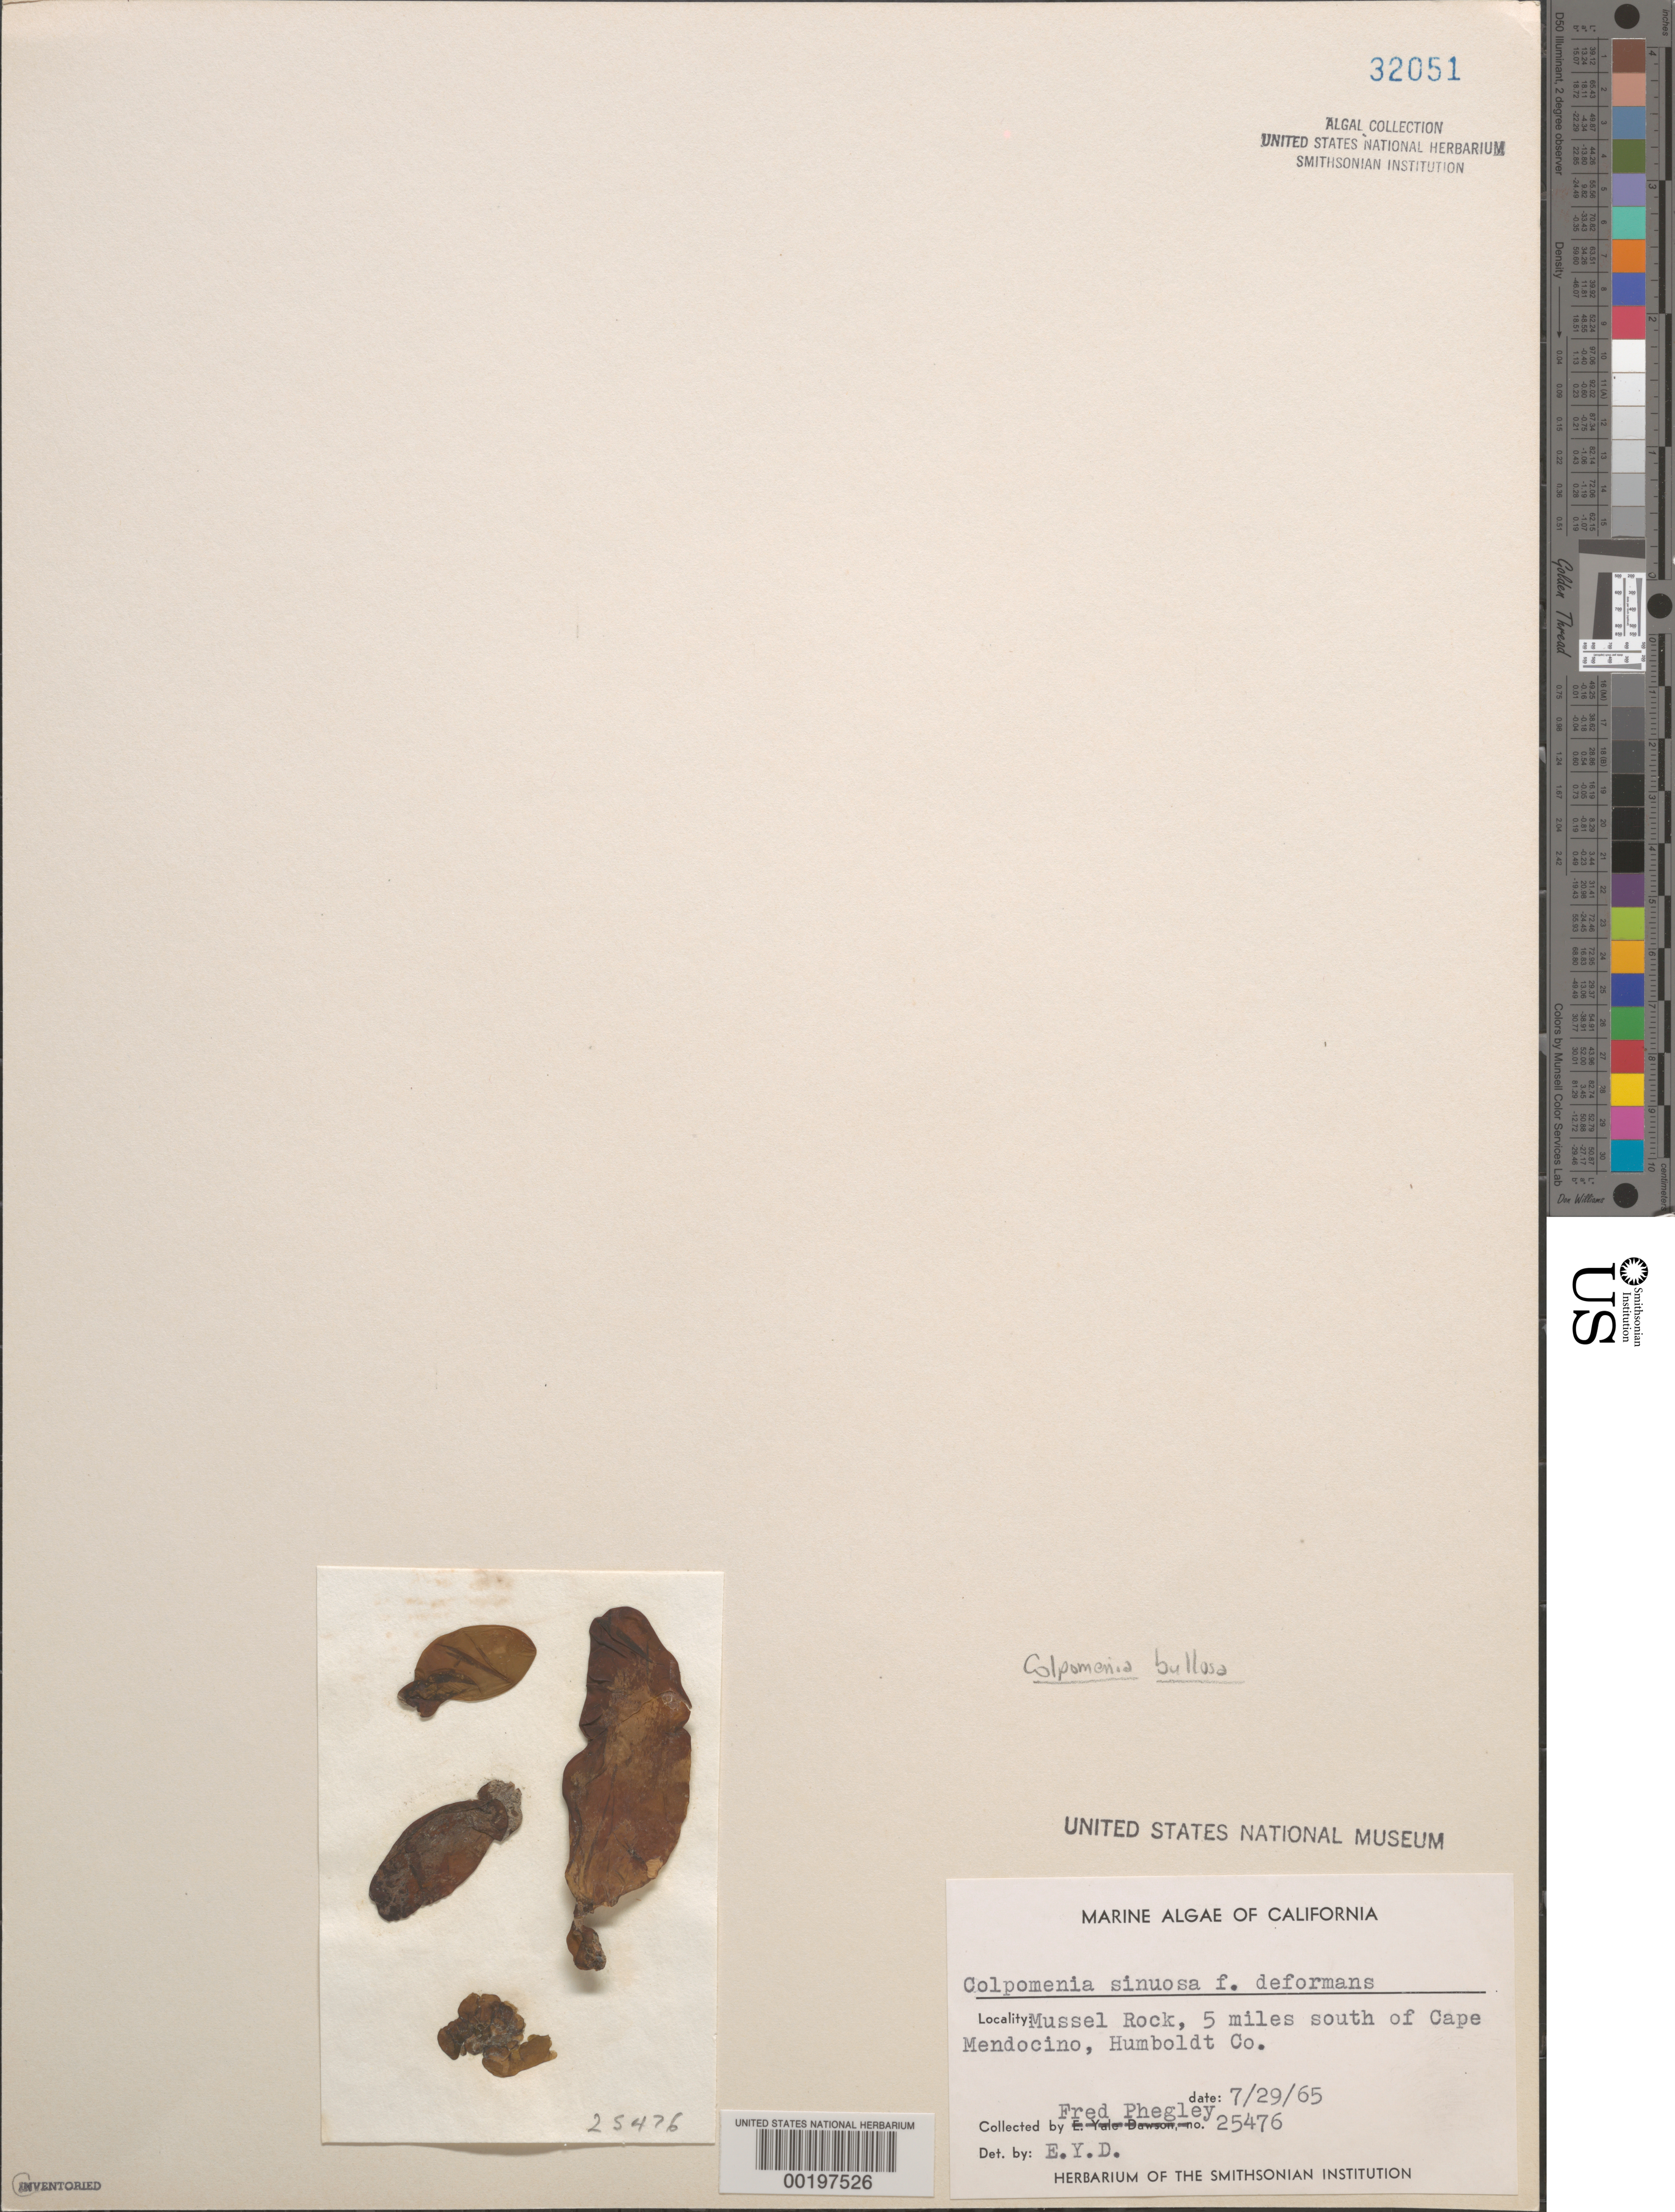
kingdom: Chromista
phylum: Ochrophyta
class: Phaeophyceae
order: Scytosiphonales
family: Scytosiphonaceae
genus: Dactylosiphon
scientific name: Dactylosiphon bullosus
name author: (D.A. Saunders) Santiañez et al.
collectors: F. Phegley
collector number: EYD 25476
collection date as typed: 29 Jul 1965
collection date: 1965-07-29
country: United States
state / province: California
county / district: Humboldt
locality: Mussel Rock, 5 miles south of Cape Mendocino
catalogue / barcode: US 32051